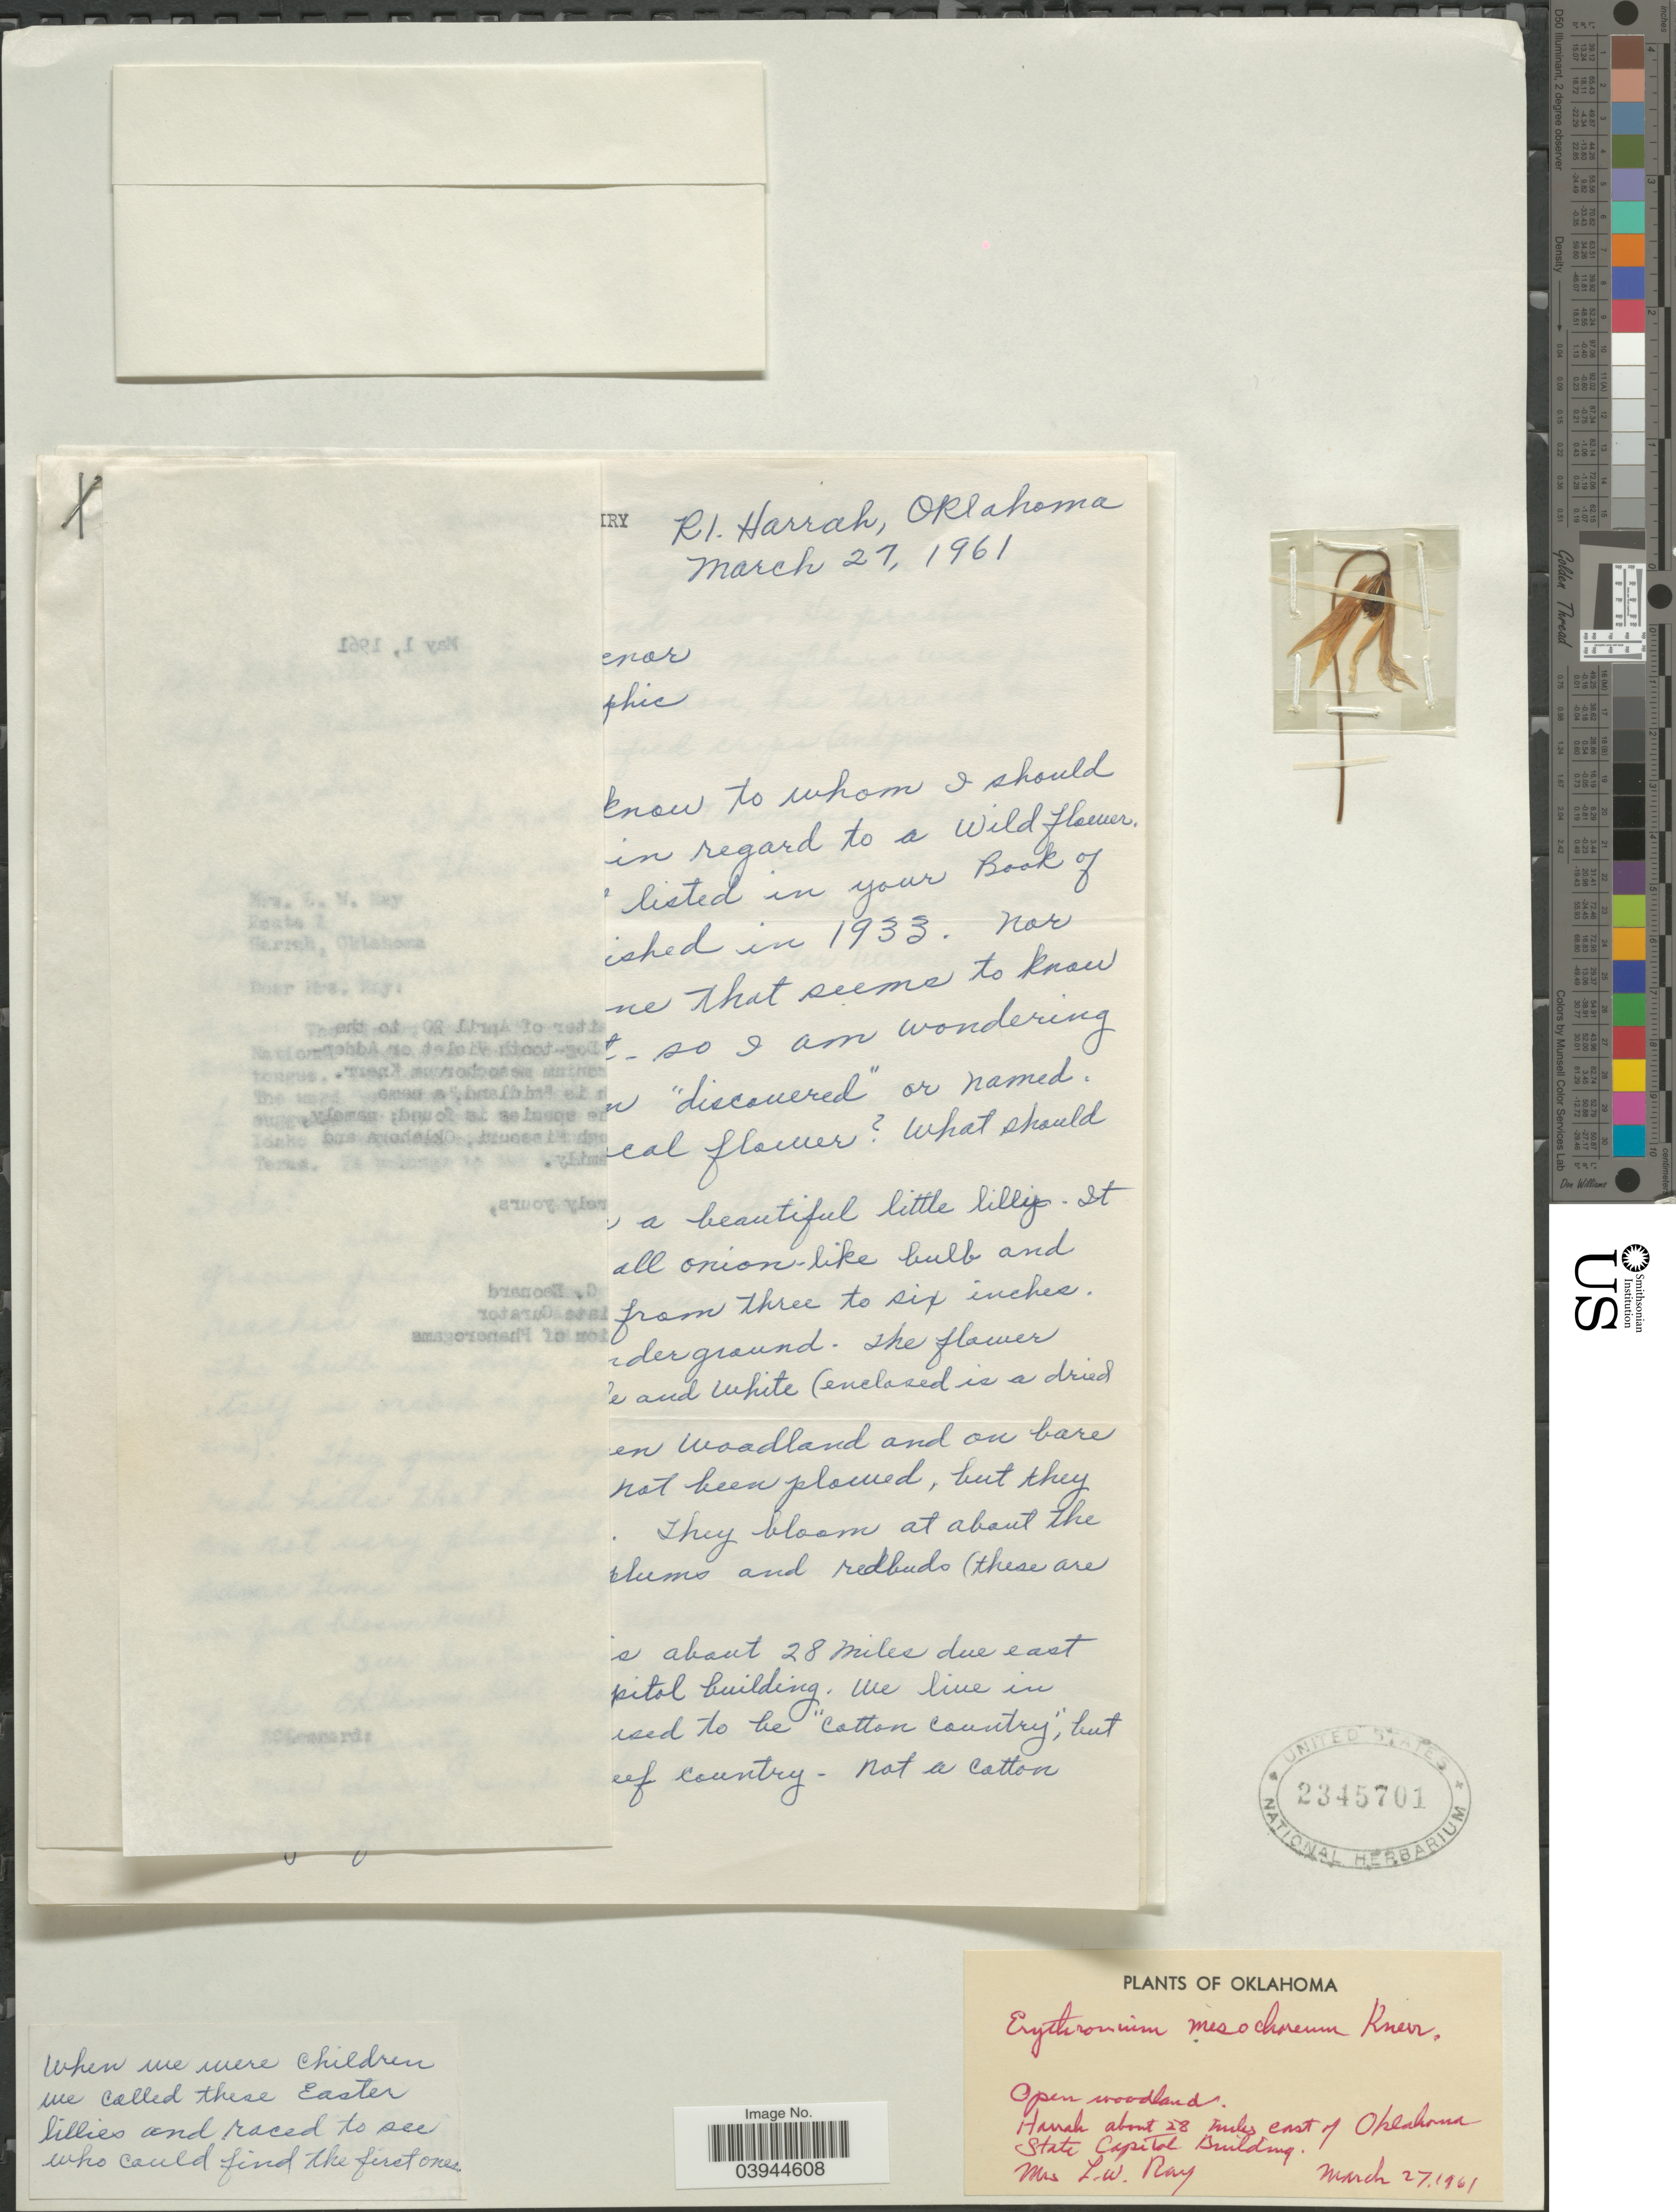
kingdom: Plantae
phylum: Tracheophyta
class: Liliopsida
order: Liliales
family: Liliaceae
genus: Erythronium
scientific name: Erythronium mesochoreum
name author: Knerr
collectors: L. Ray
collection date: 1961-03-27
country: United States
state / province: Oklahoma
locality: Harrah about 28 miles east of Oklahama State Capital Building.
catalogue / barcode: US 2345701